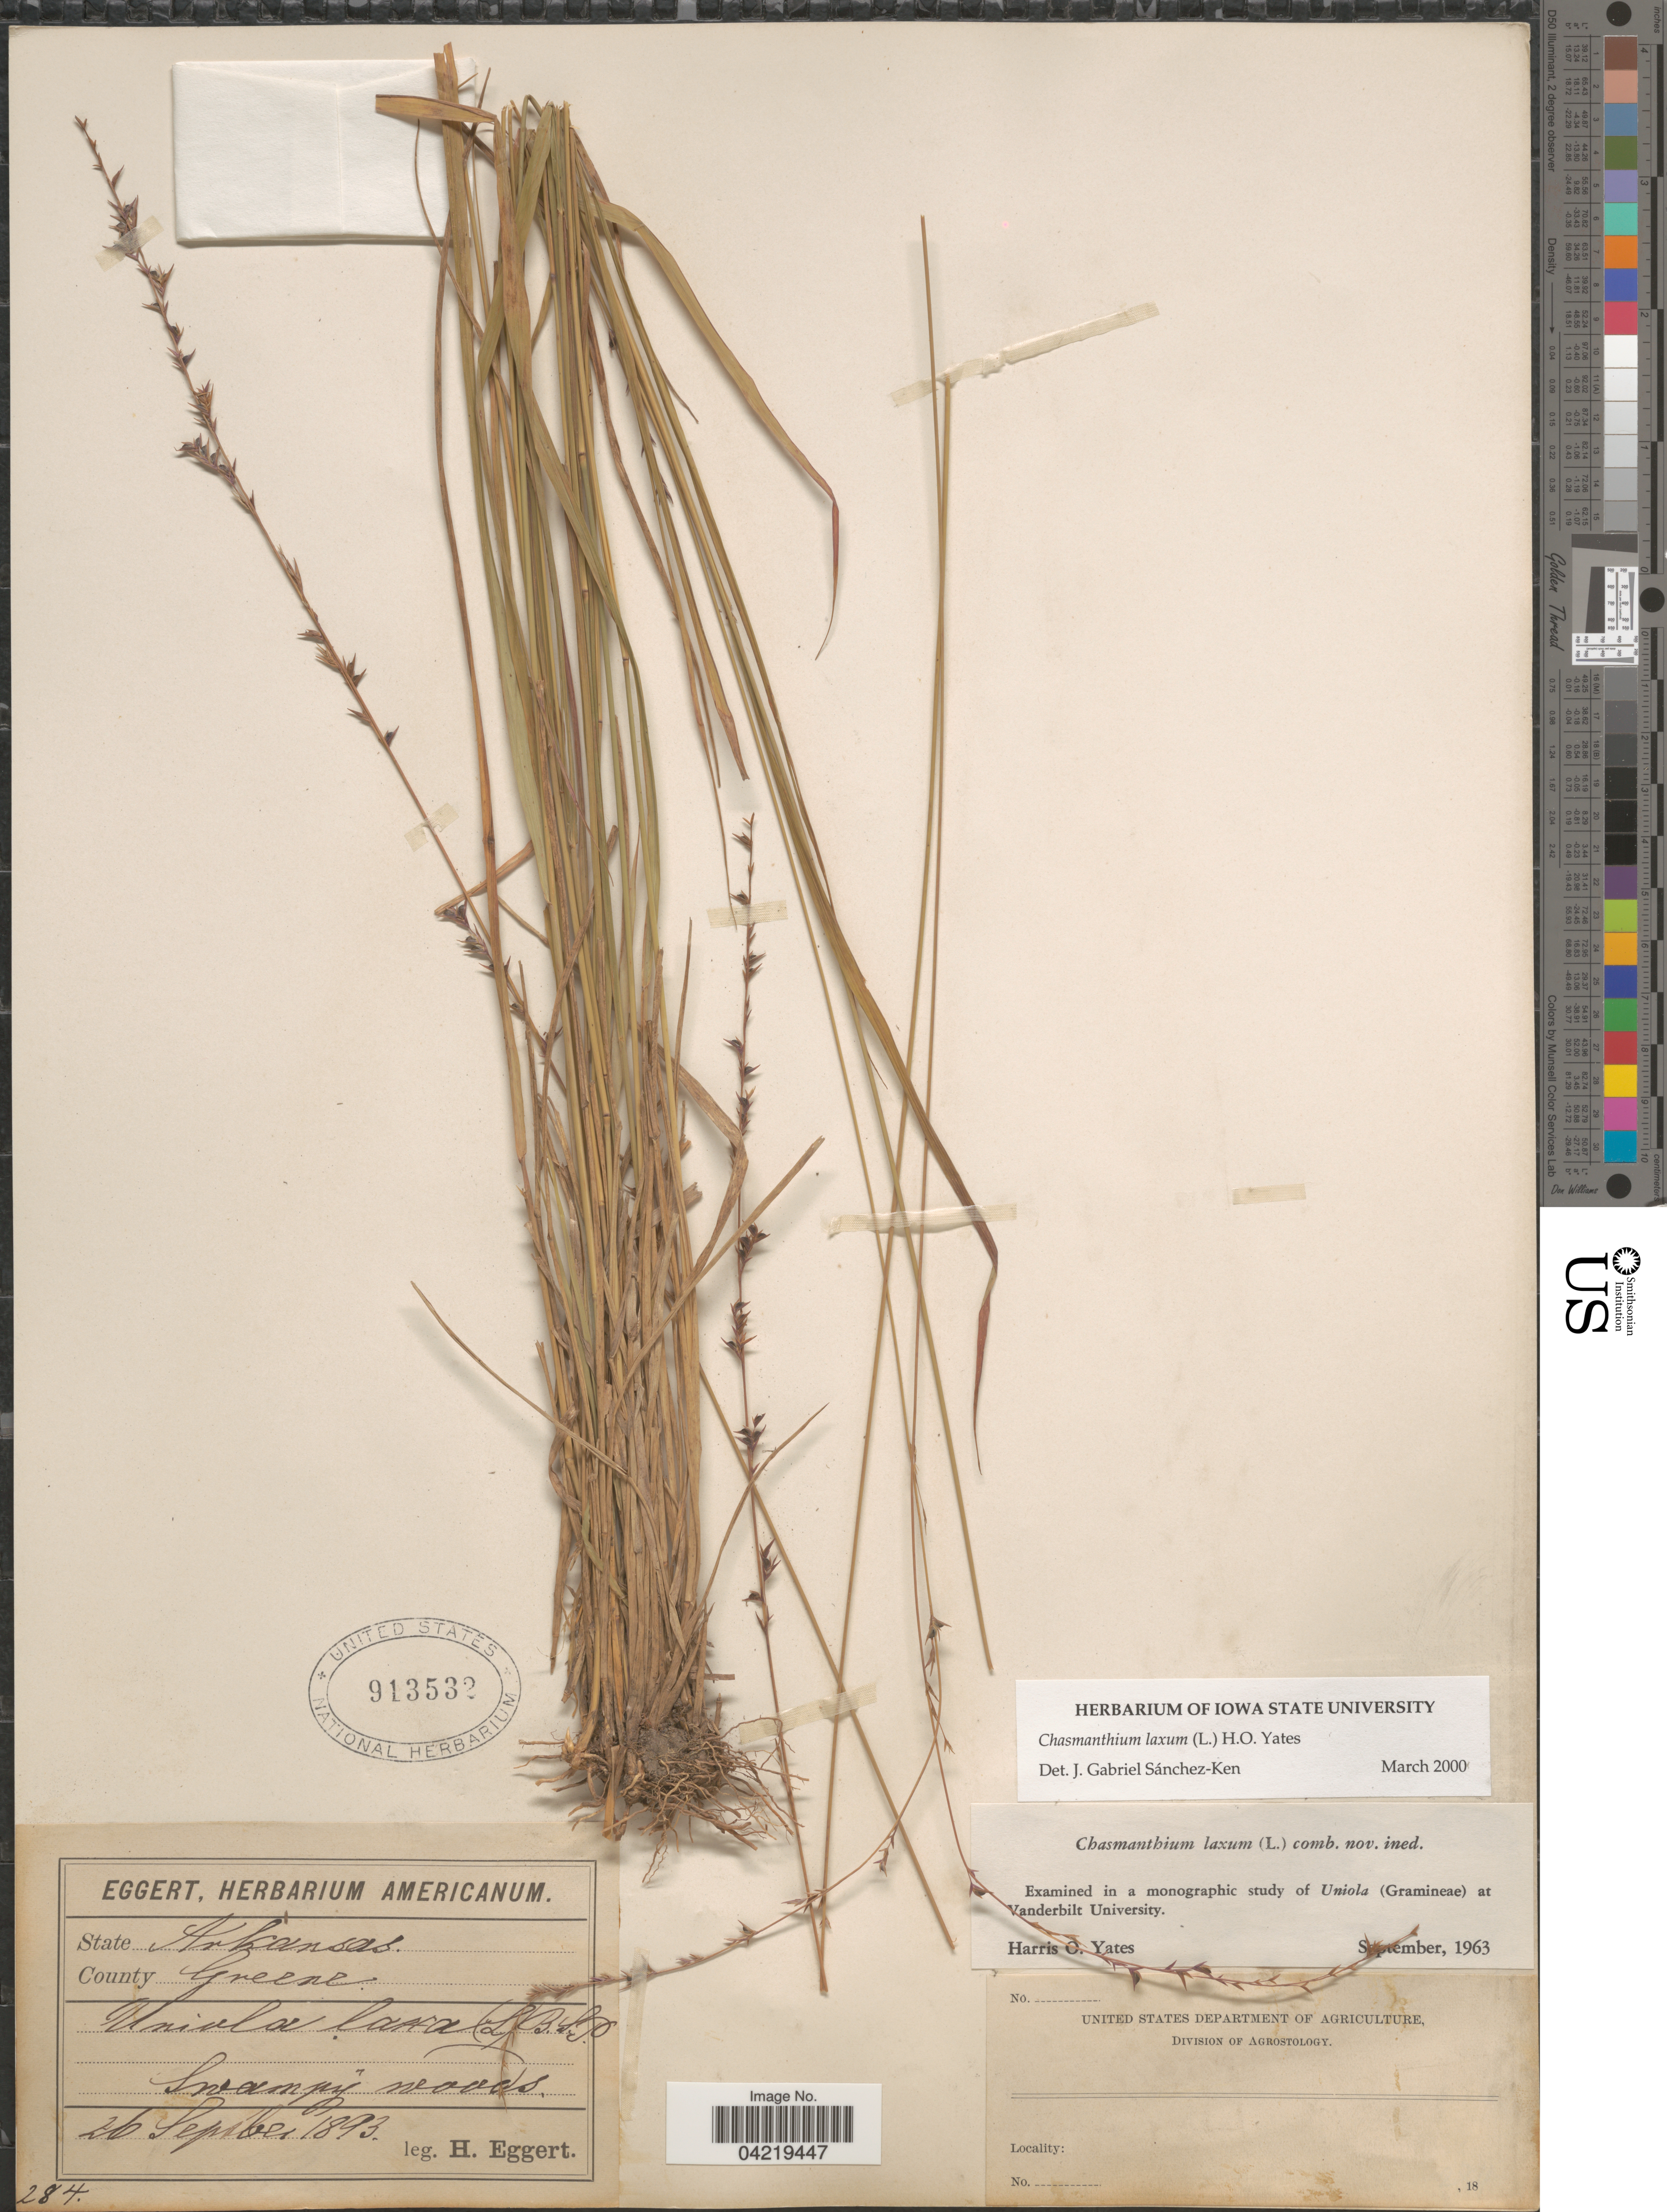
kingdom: Plantae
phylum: Tracheophyta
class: Liliopsida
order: Poales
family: Poaceae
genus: Chasmanthium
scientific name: Chasmanthium laxum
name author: (L.) H.O. Yates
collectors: H. Eggert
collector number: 284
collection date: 1893-09-26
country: United States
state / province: Arkansas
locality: County Greene.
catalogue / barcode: US 913532